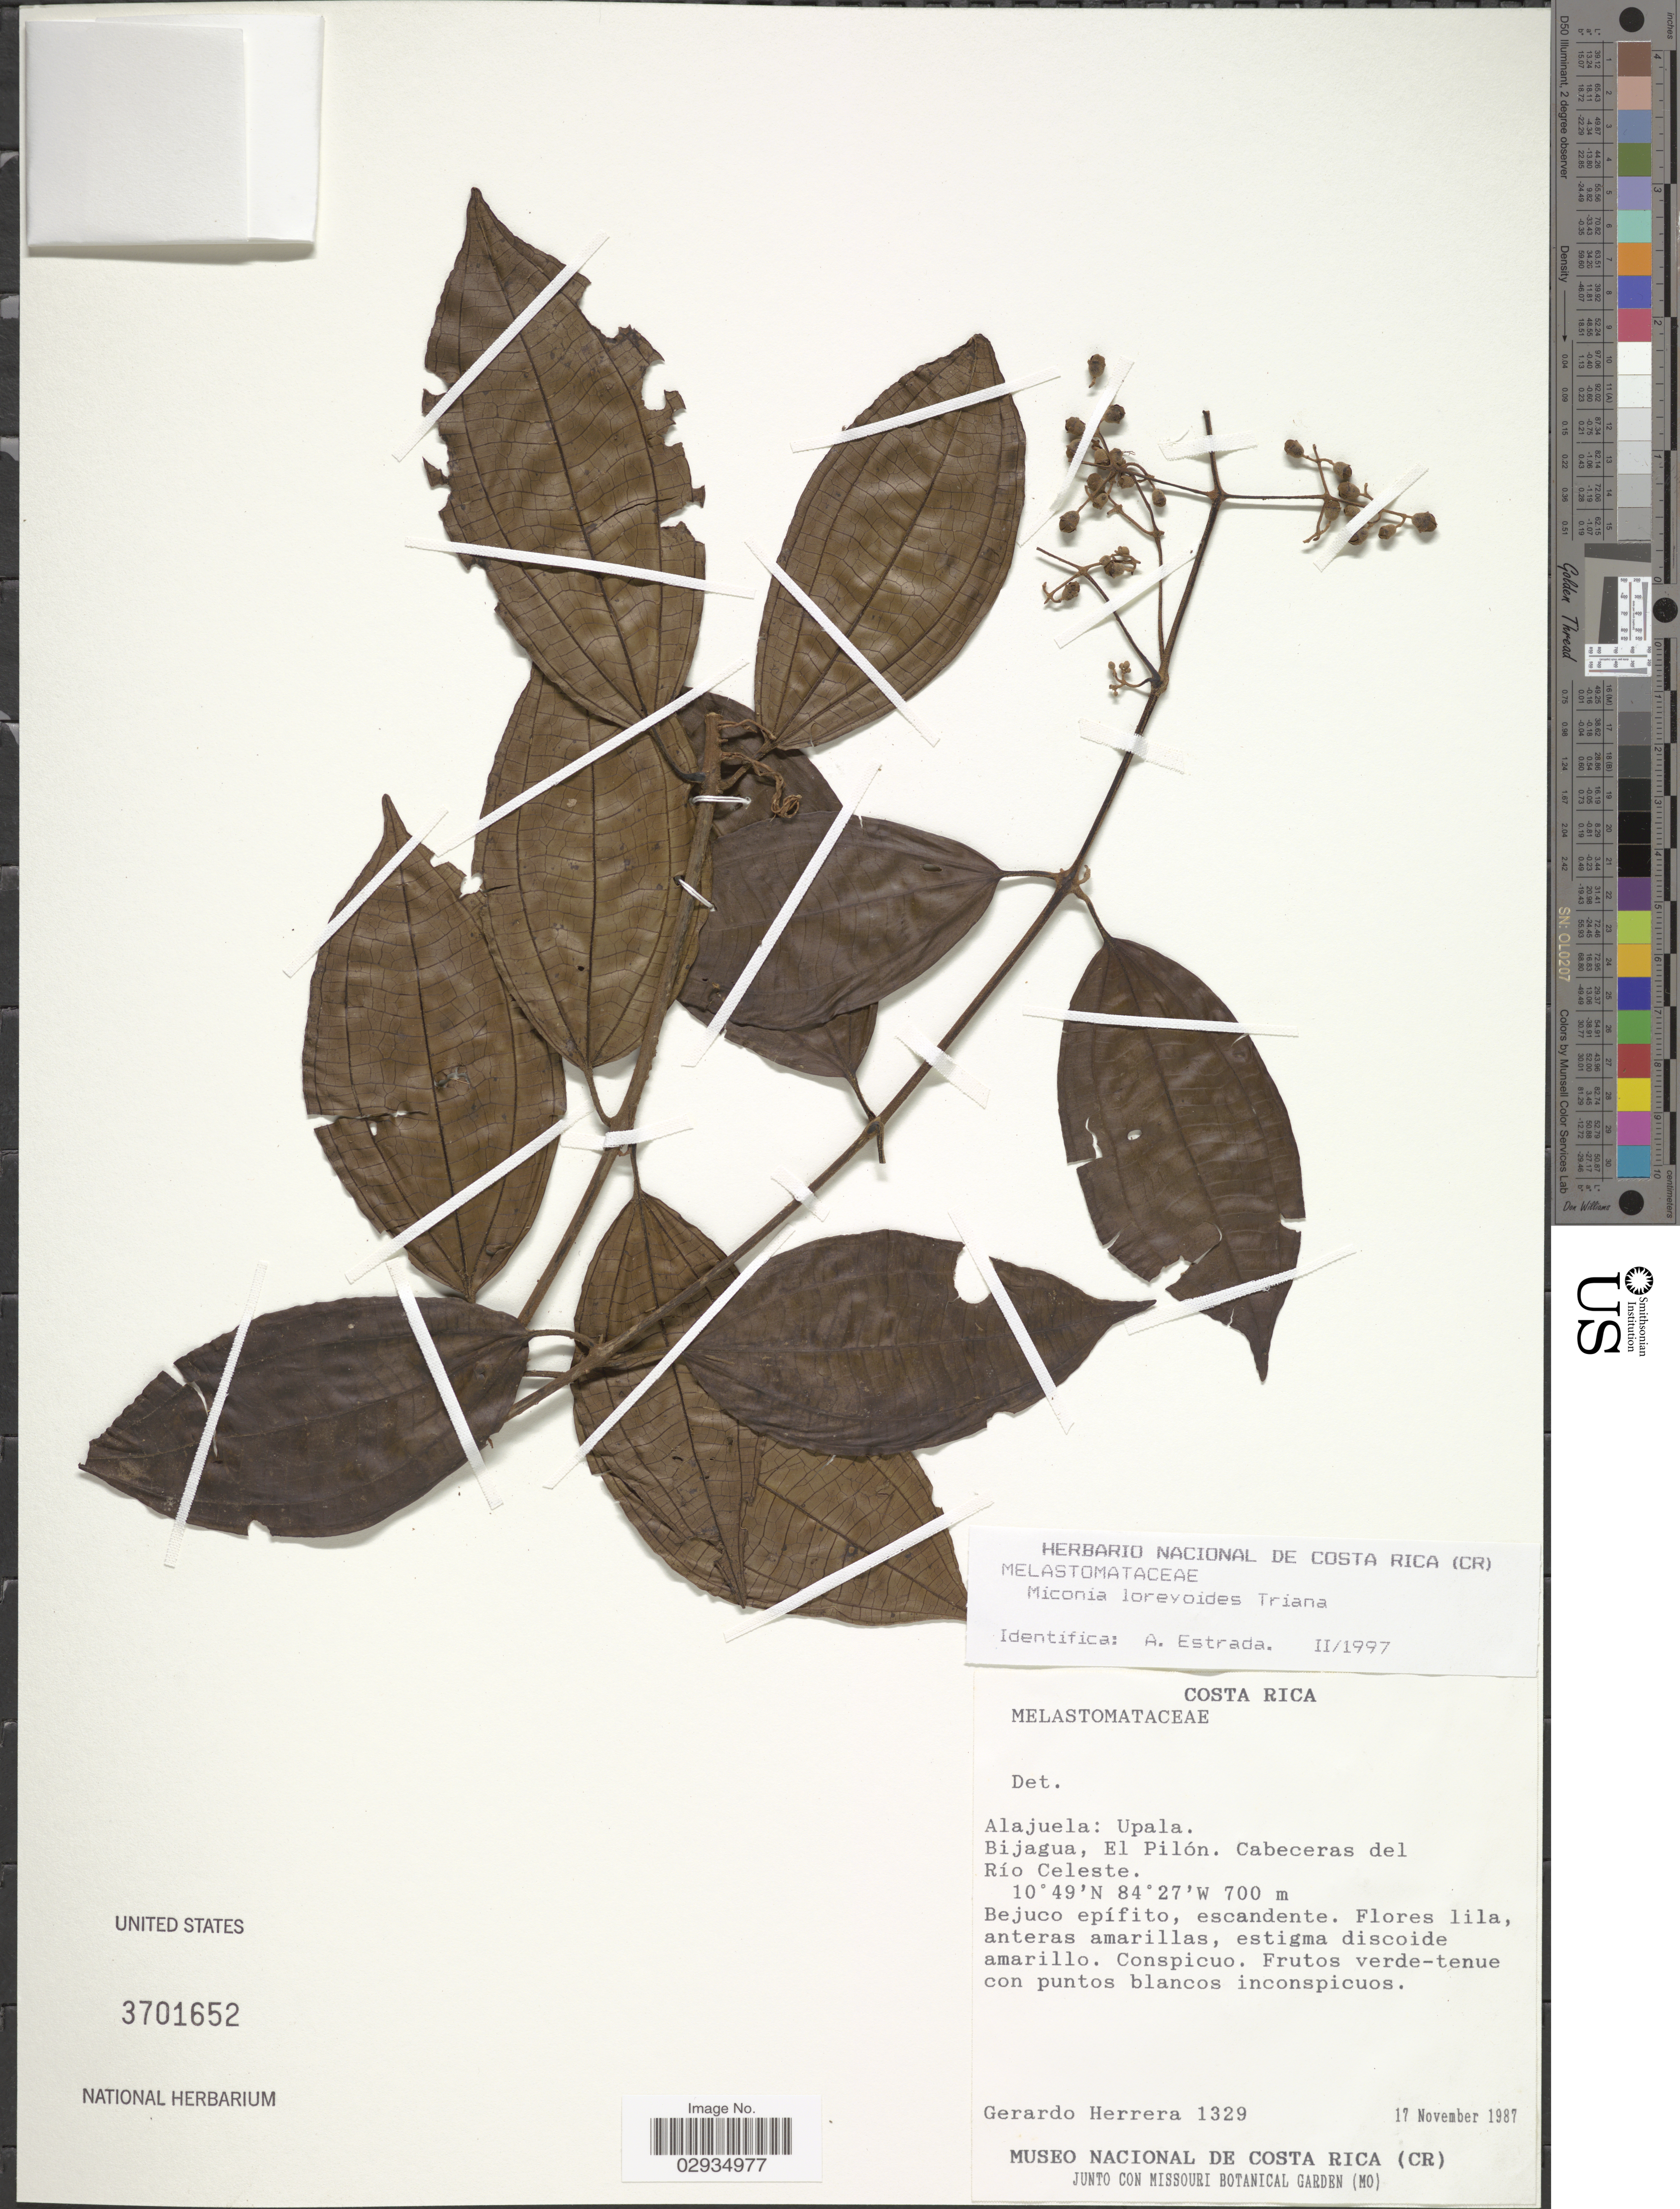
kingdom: Plantae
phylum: Tracheophyta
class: Magnoliopsida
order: Myrtales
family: Melastomataceae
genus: Miconia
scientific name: Miconia loreyoides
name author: Triana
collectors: G. Herrera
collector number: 1329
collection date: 1987-11-17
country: Costa Rica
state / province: Alajuela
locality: Upala. Bijagua, El Pilón. Cabeceras del Río Celeste.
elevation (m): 700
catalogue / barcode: US 3701652